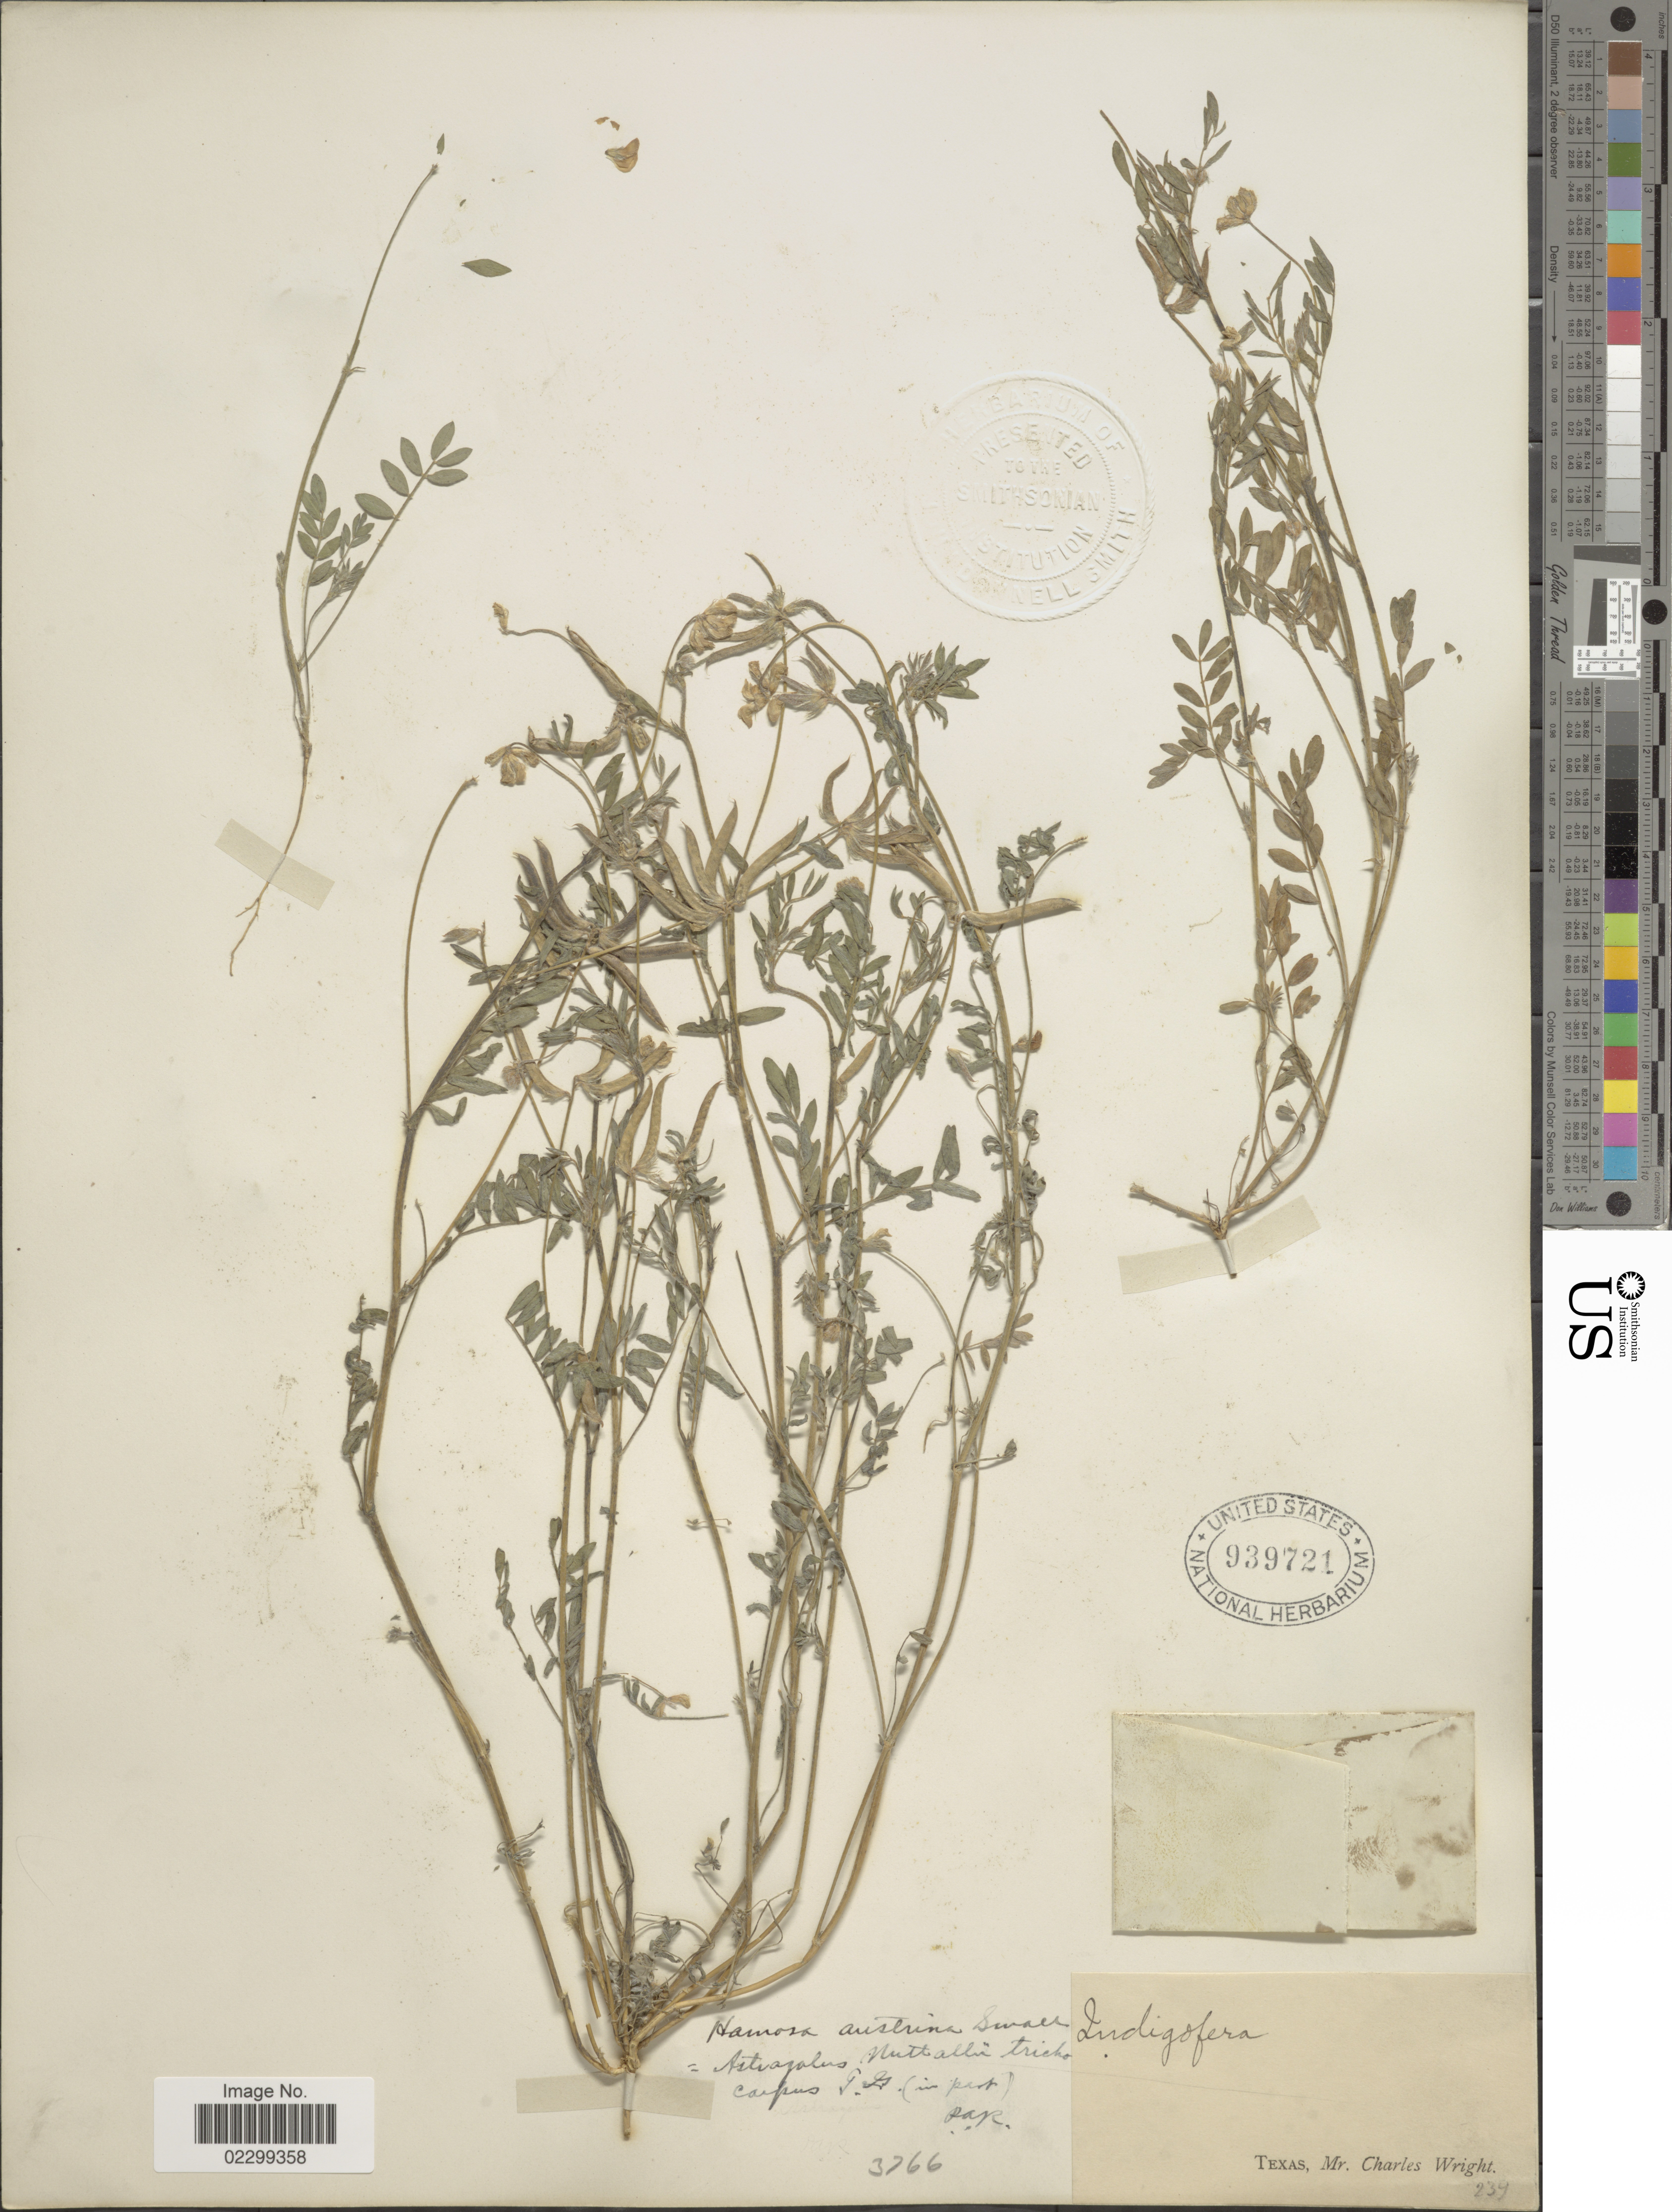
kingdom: Plantae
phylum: Tracheophyta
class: Magnoliopsida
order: Fabales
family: Fabaceae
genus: Astragalus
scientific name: Astragalus austrinus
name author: (Small) O.E. Schulz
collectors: C. Wright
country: United States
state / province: Texas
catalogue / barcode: US 939721